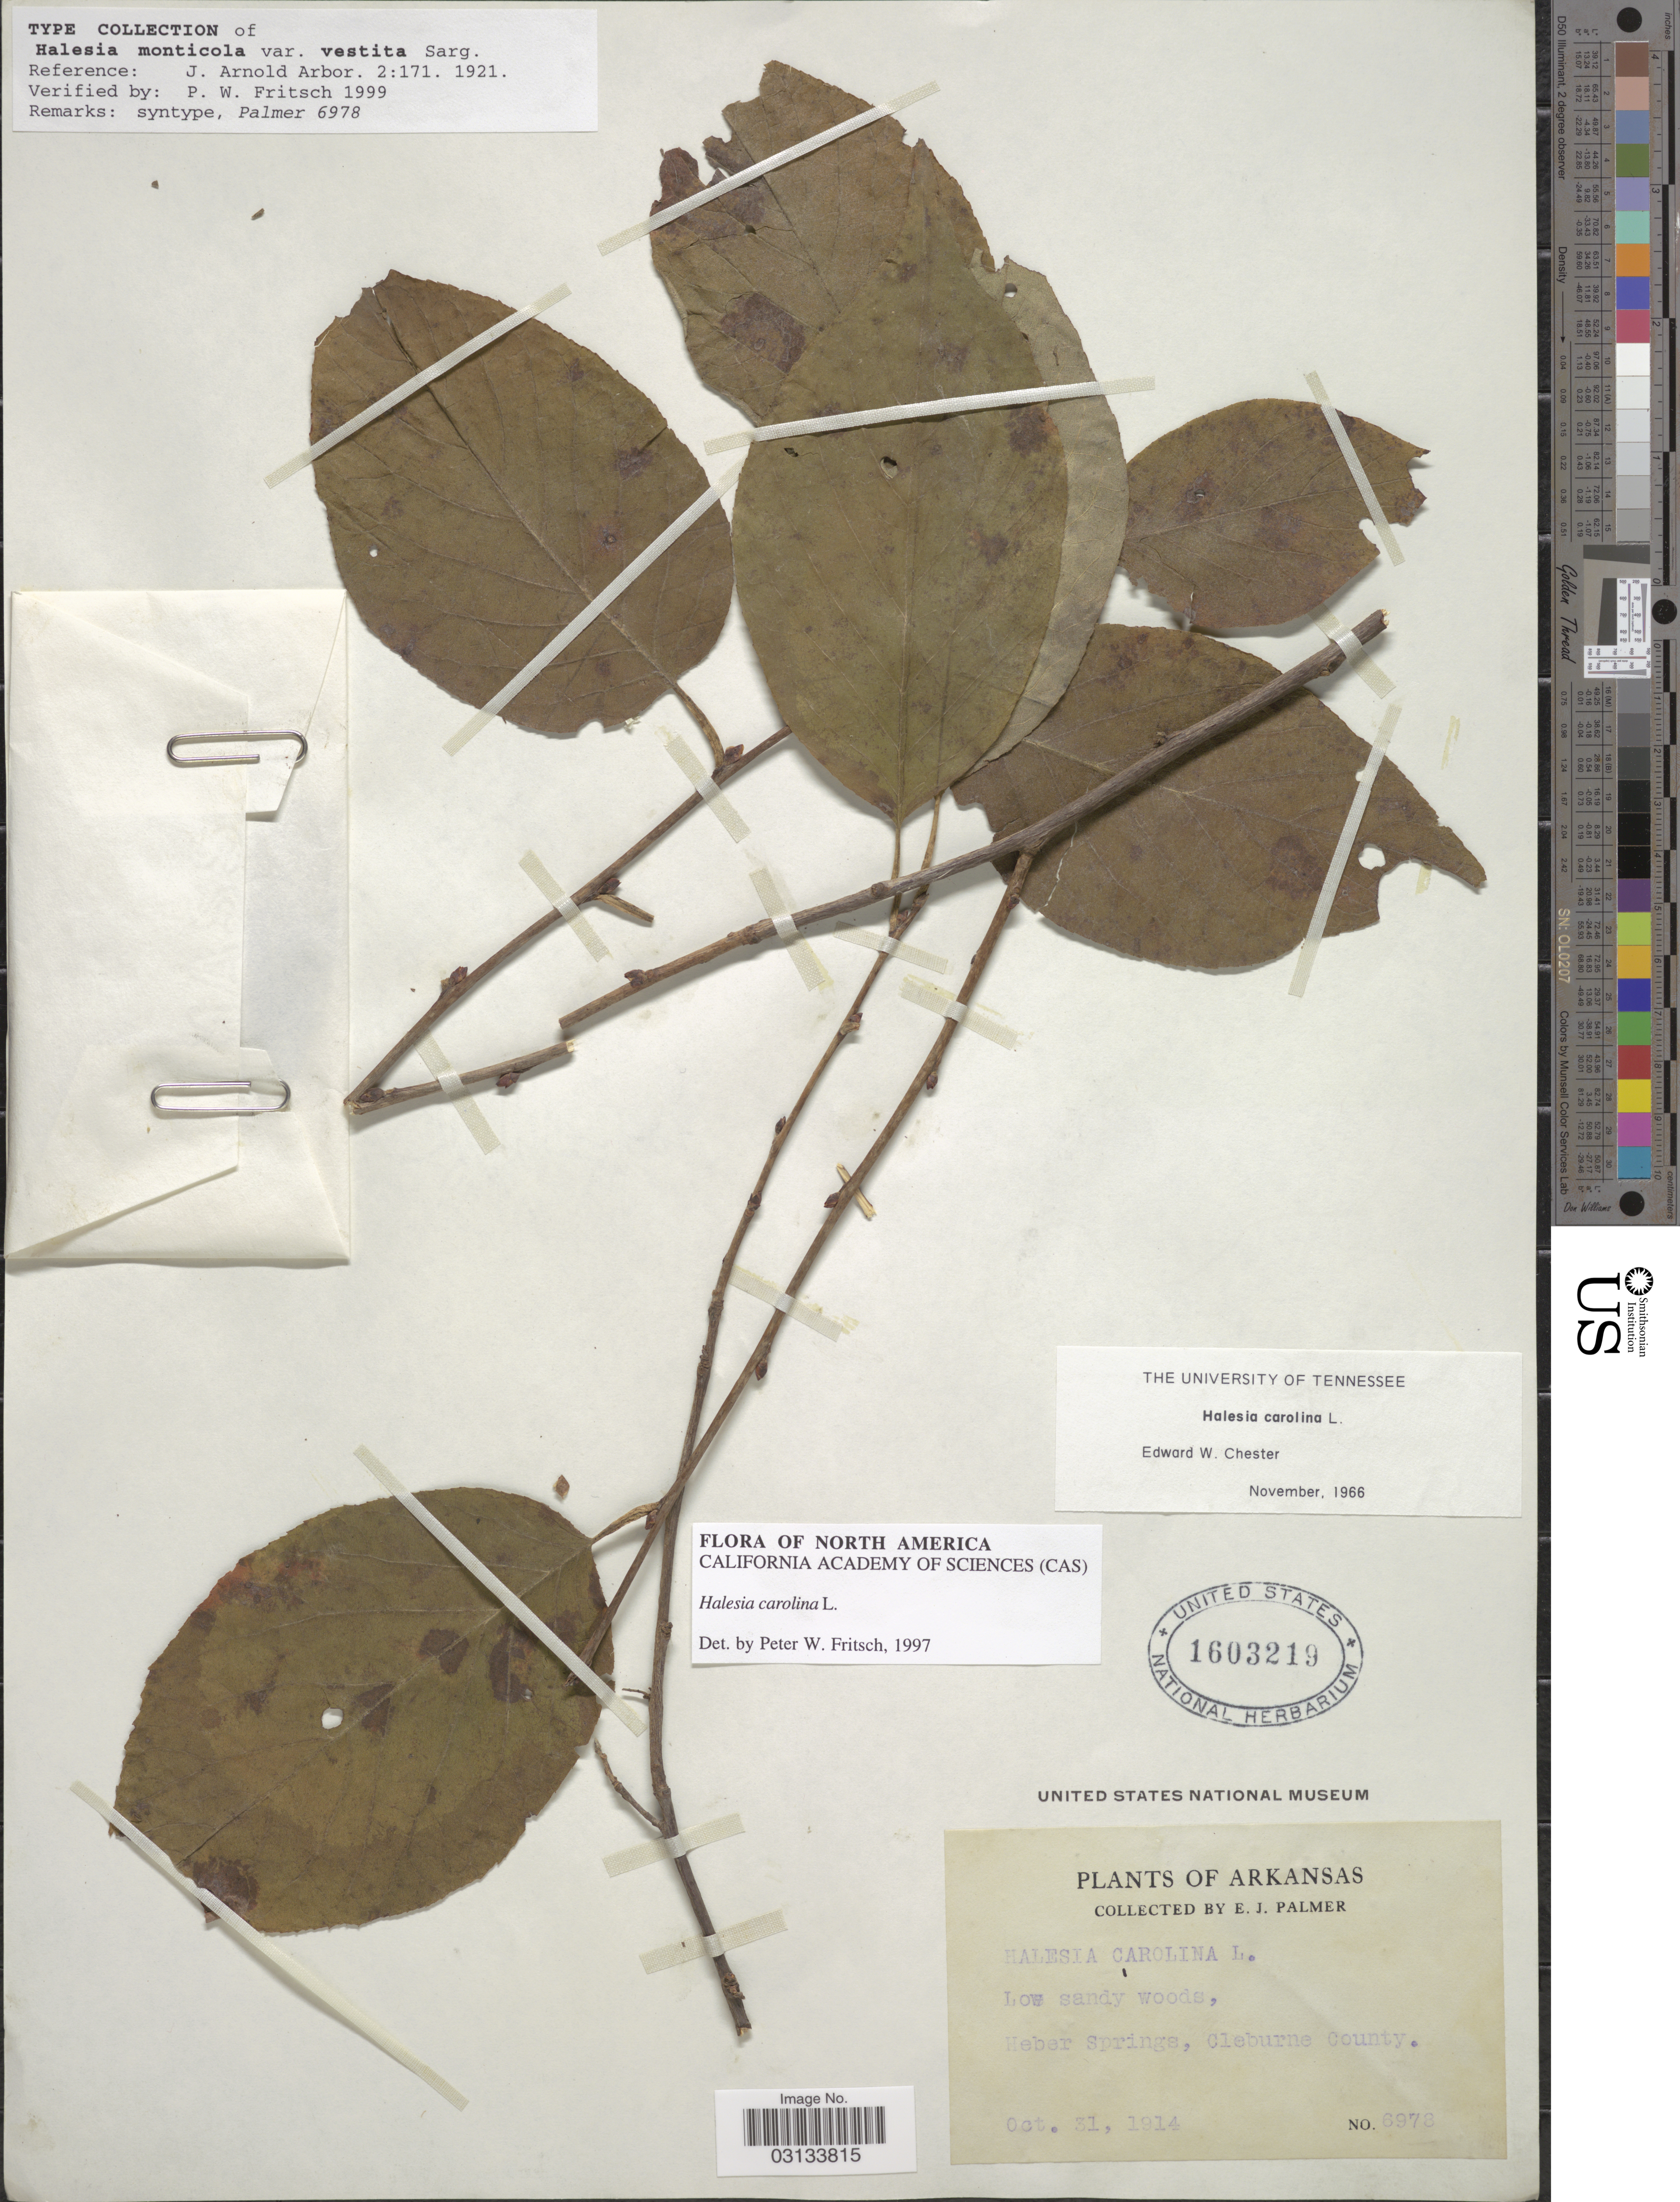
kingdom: Plantae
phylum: Tracheophyta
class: Magnoliopsida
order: Ericales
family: Styracaceae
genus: Halesia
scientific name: Halesia carolina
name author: L.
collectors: E. J. Palmer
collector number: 6978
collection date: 1914-10-31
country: United States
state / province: Arkansas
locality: Heber Springs, Cleburne County.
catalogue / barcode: US 1603219